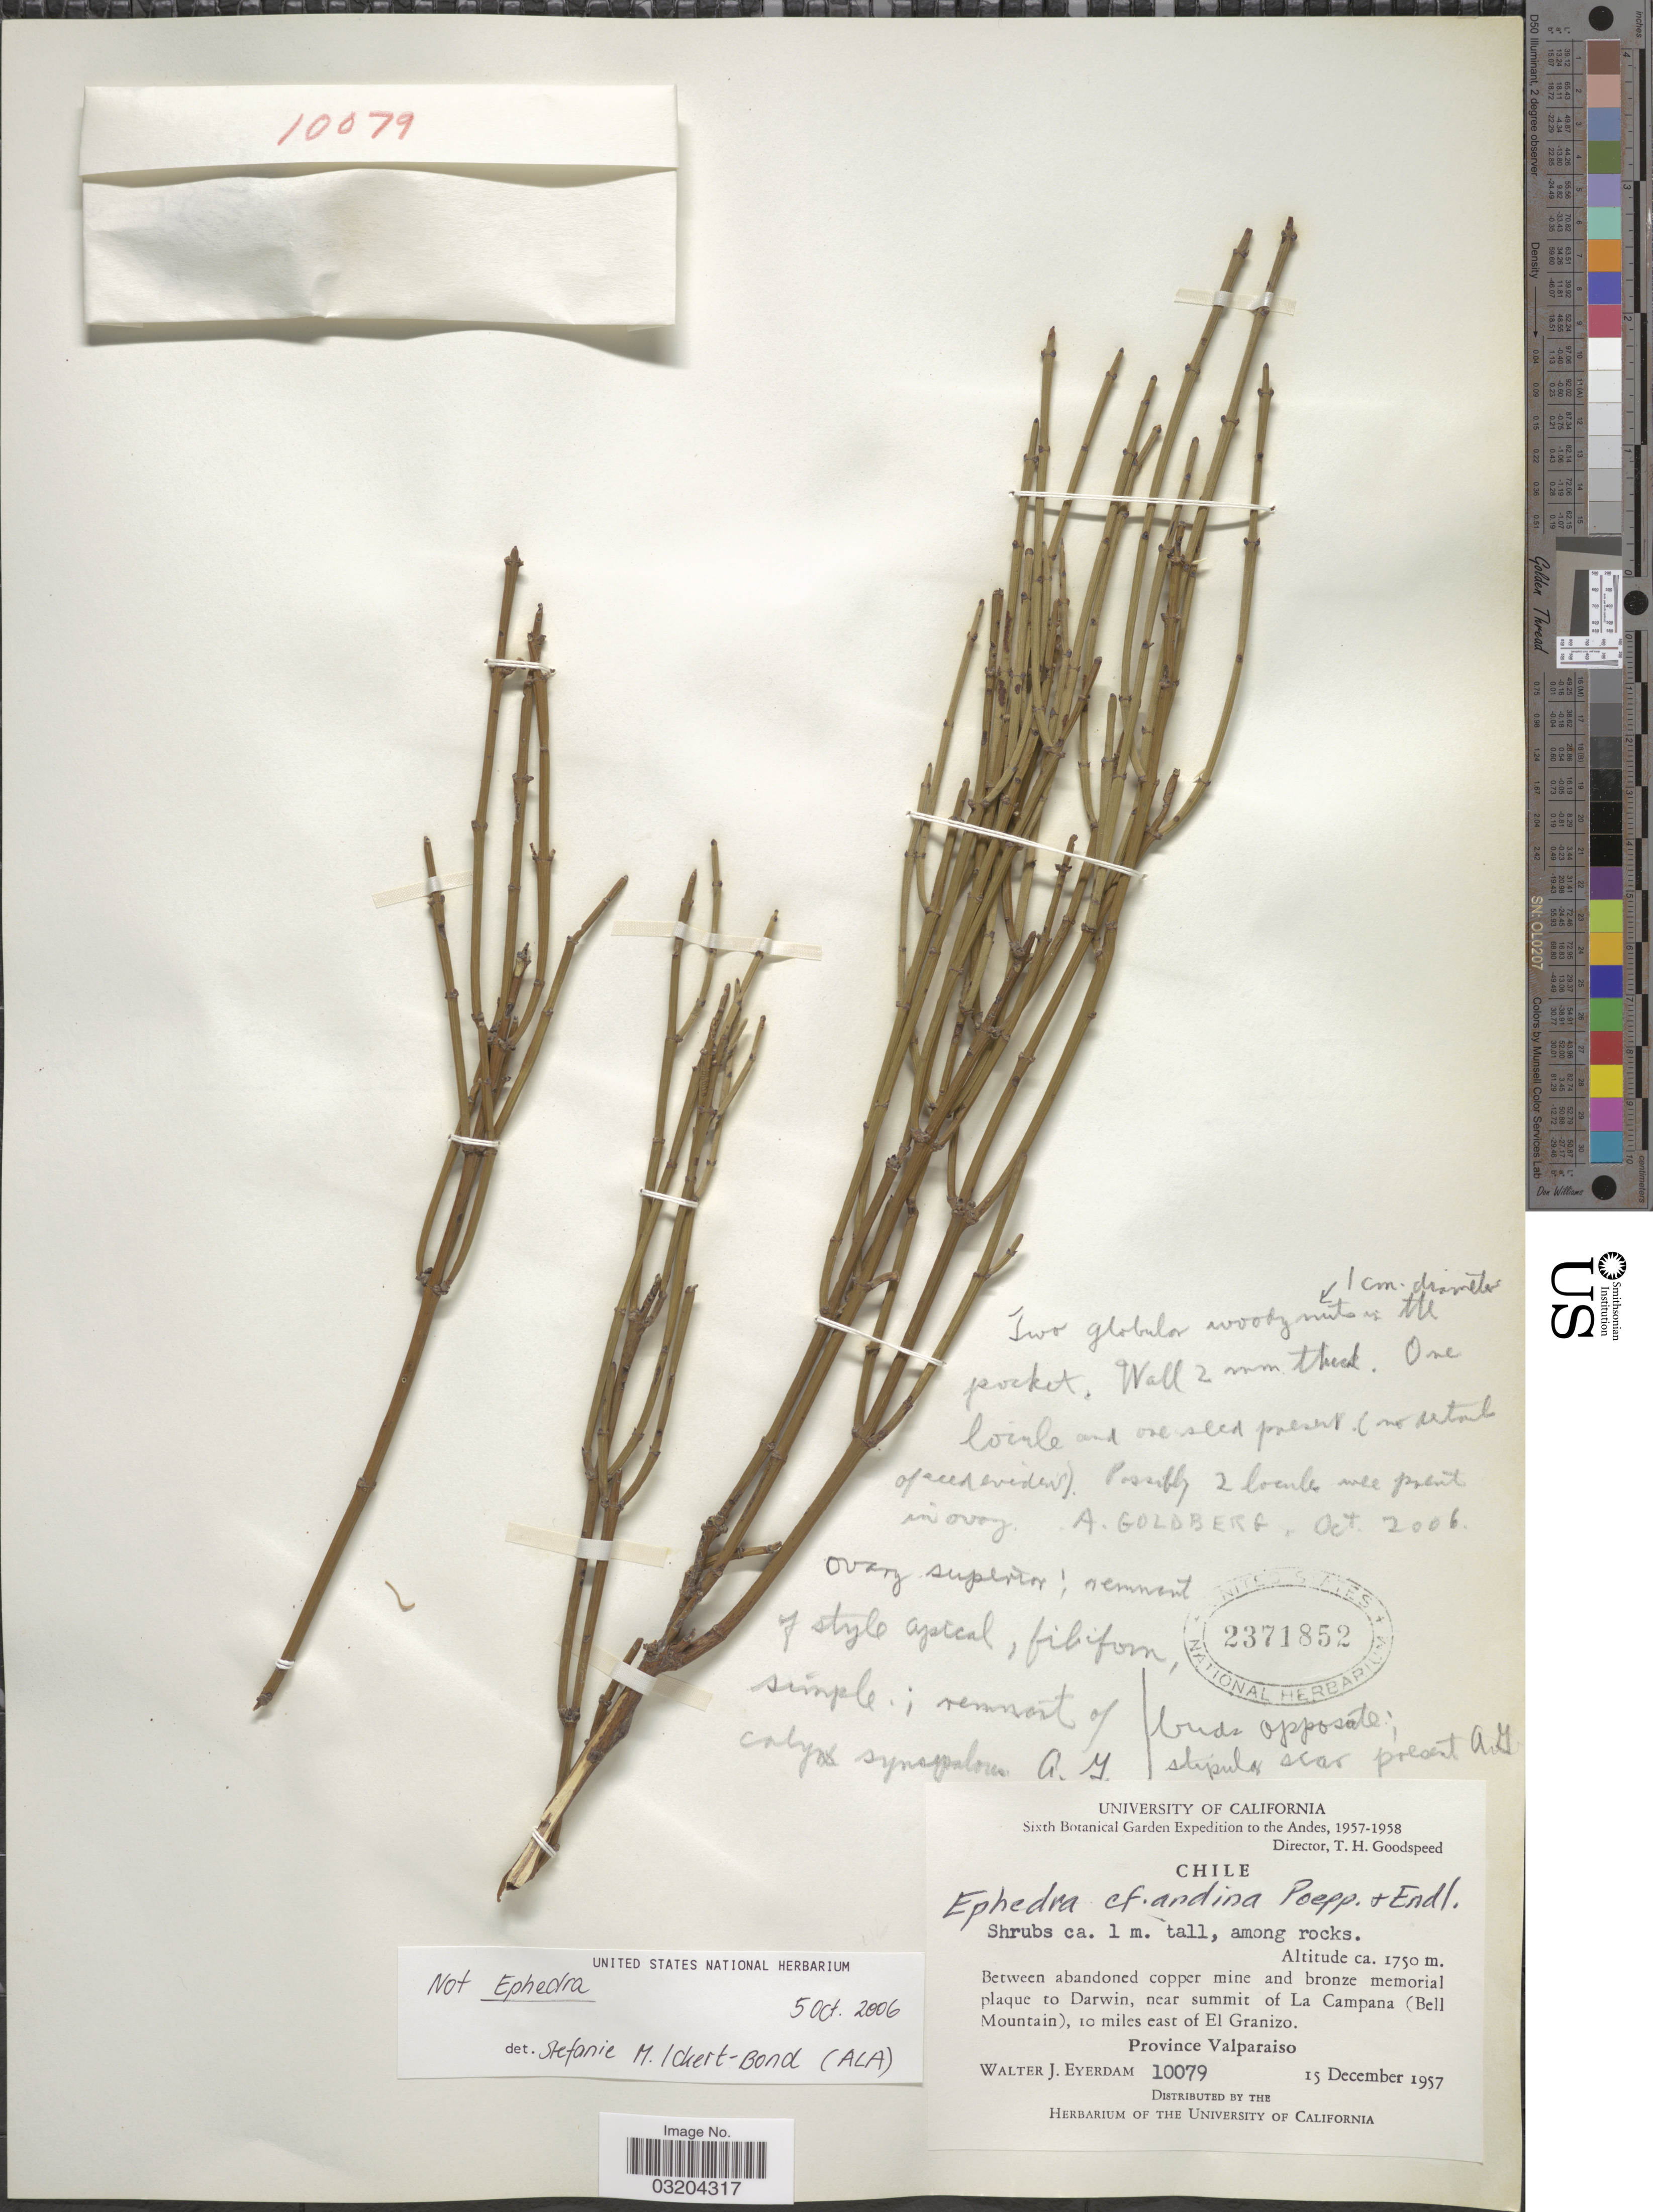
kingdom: Plantae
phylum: Tracheophyta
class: Magnoliopsida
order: Lamiales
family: Verbenaceae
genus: Mulguraea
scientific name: Mulguraea scoparia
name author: (Gillies & Hook.) N. O. Leary & P. Peralta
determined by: Strong, Mark T., (BOT), Smithsonian Institution - National Museum of Natural History (UNITED STATES)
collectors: W. J. Eyerdam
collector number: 10079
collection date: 1957-12-15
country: Chile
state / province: Valparaíso (V)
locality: Andes. Between abandoned copper mine and bronze memorial plaque to Darwin, near summit of La Campana (Bell Mountain), 10 miles east of El Granizo. Province Valparaiso.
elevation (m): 1750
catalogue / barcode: US 2371852